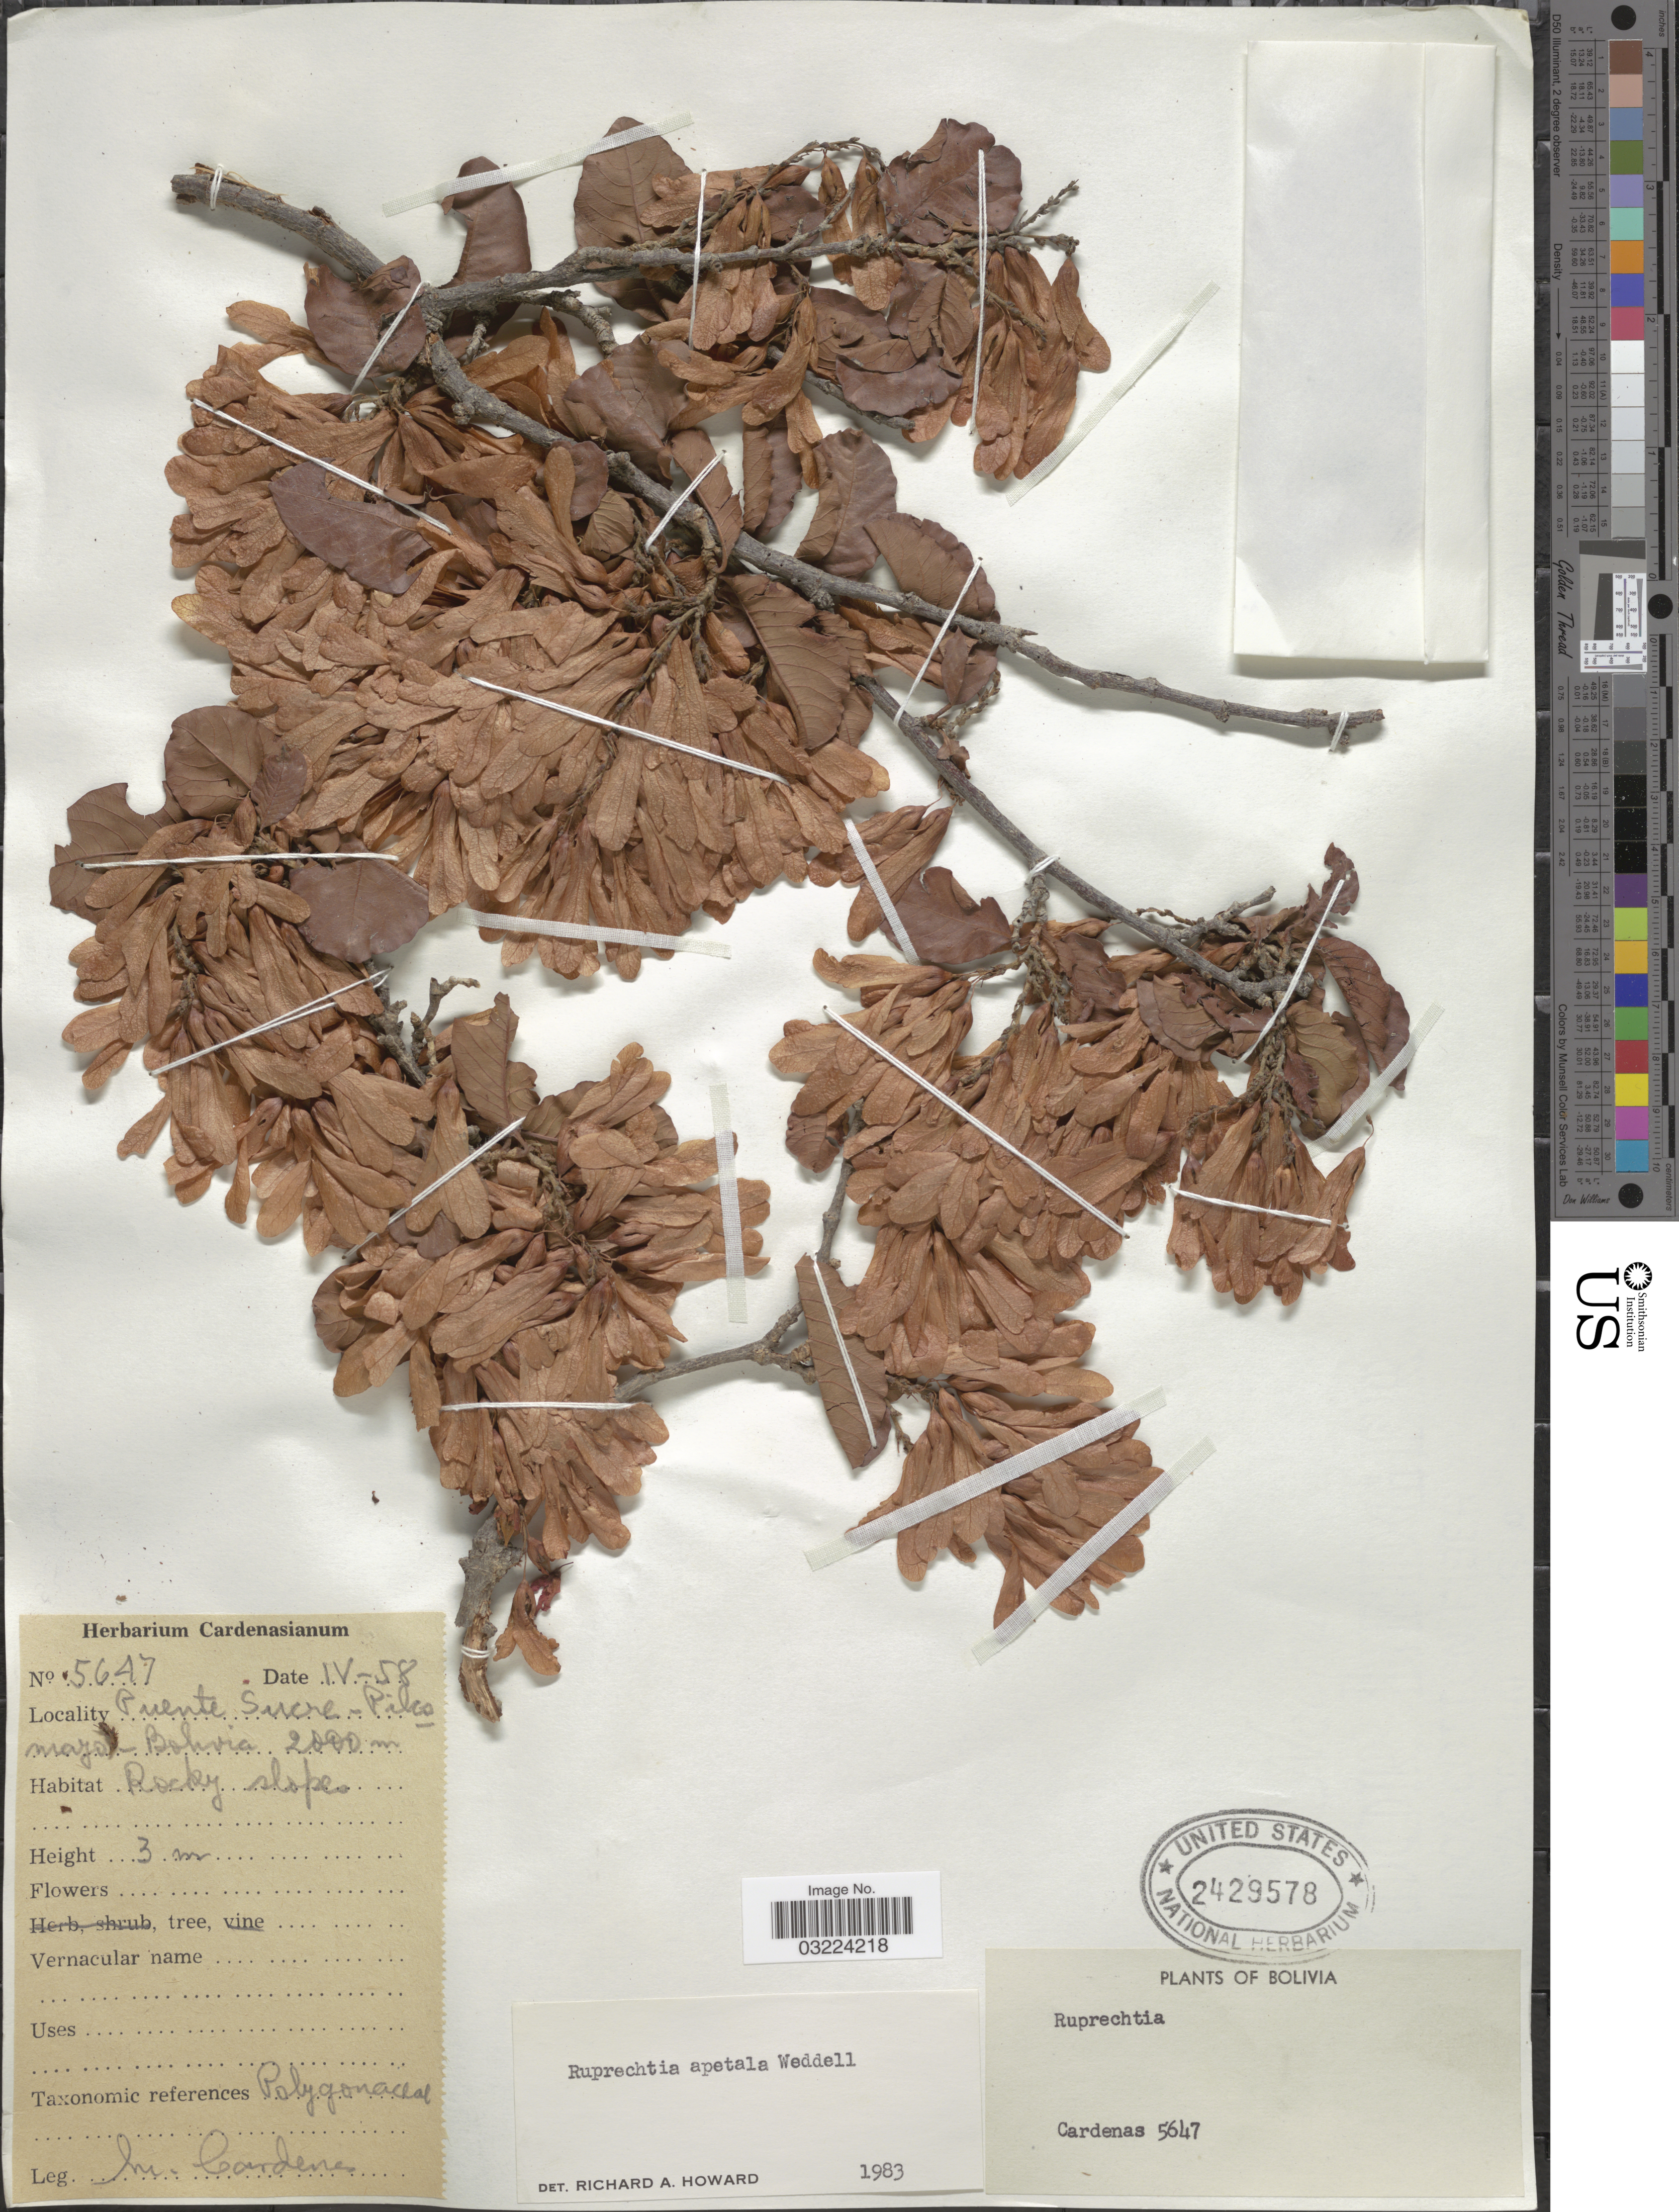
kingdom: Plantae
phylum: Tracheophyta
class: Magnoliopsida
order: Caryophyllales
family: Polygonaceae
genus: Ruprechtia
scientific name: Ruprechtia apetala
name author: Wedd.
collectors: M. Cárdenas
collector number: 5647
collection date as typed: Transcribed d/m/y: /4/58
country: Bolivia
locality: Puente Sucre - Pilcomayo.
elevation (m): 2000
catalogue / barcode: US 2429578